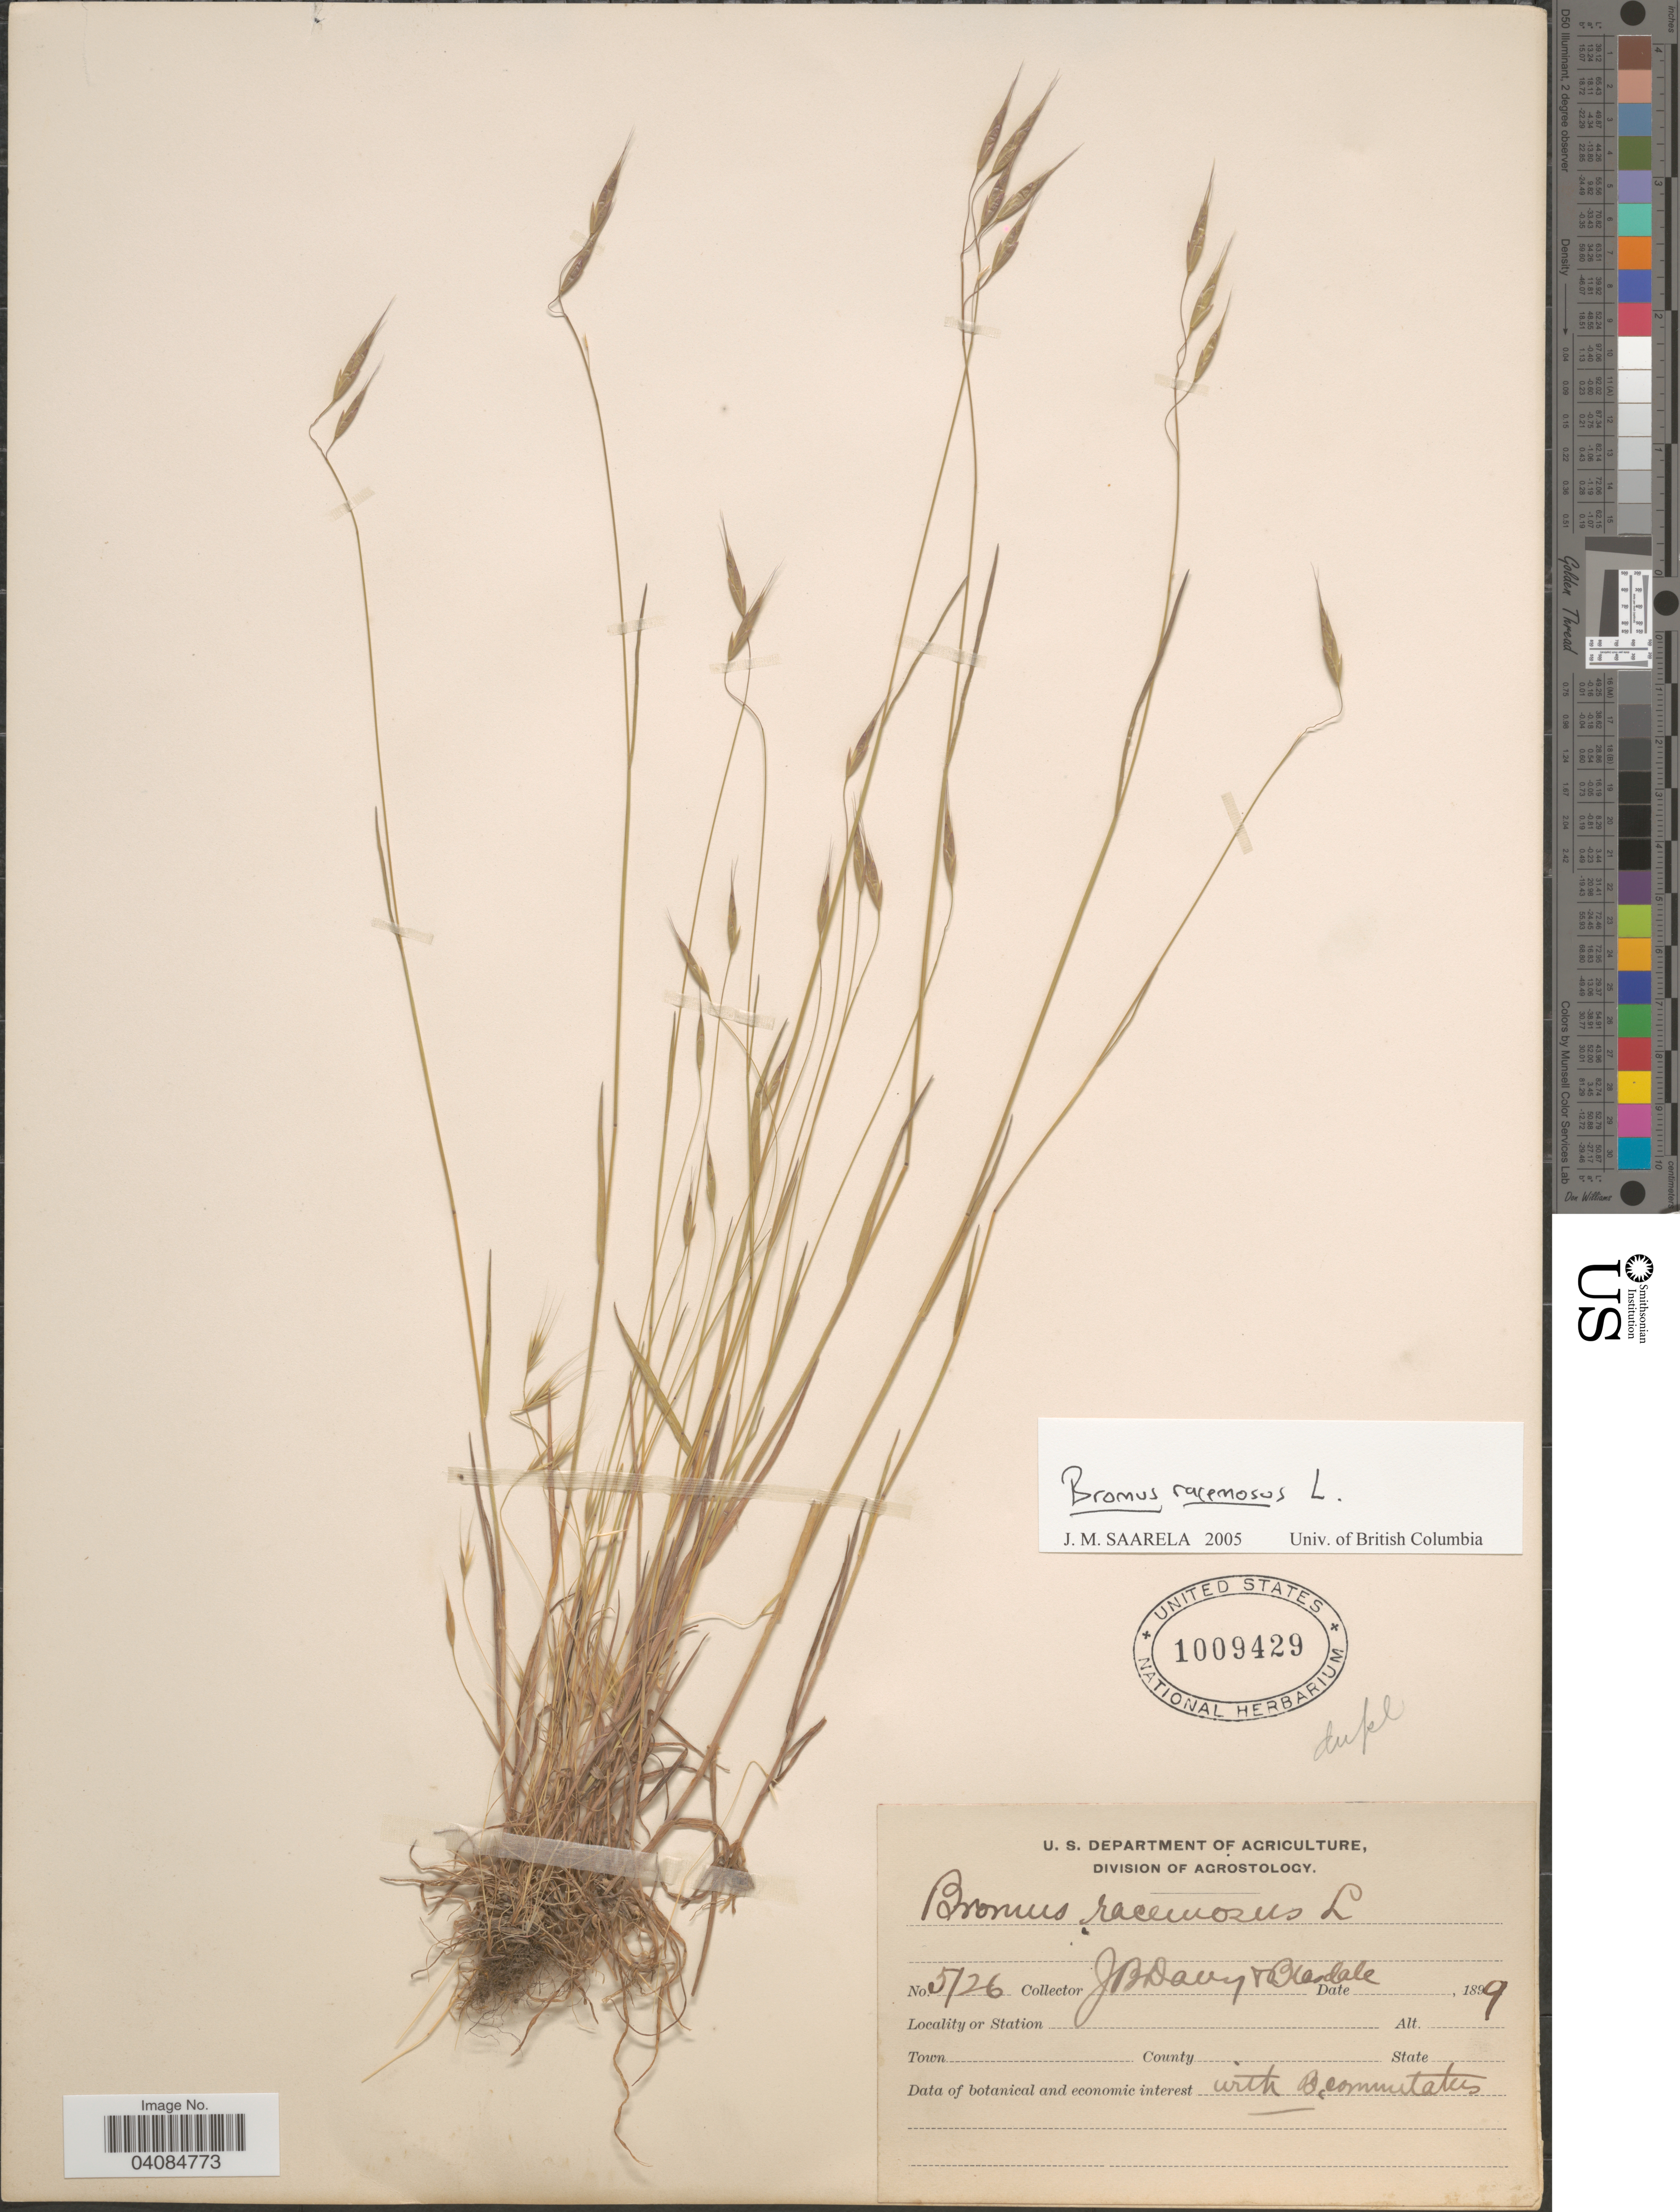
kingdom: Plantae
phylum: Tracheophyta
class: Liliopsida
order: Poales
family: Poaceae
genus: Bromus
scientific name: Bromus racemosus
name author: L.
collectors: J. Burtt Davy & Blasdale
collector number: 5126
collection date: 1899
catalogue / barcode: US 1009429